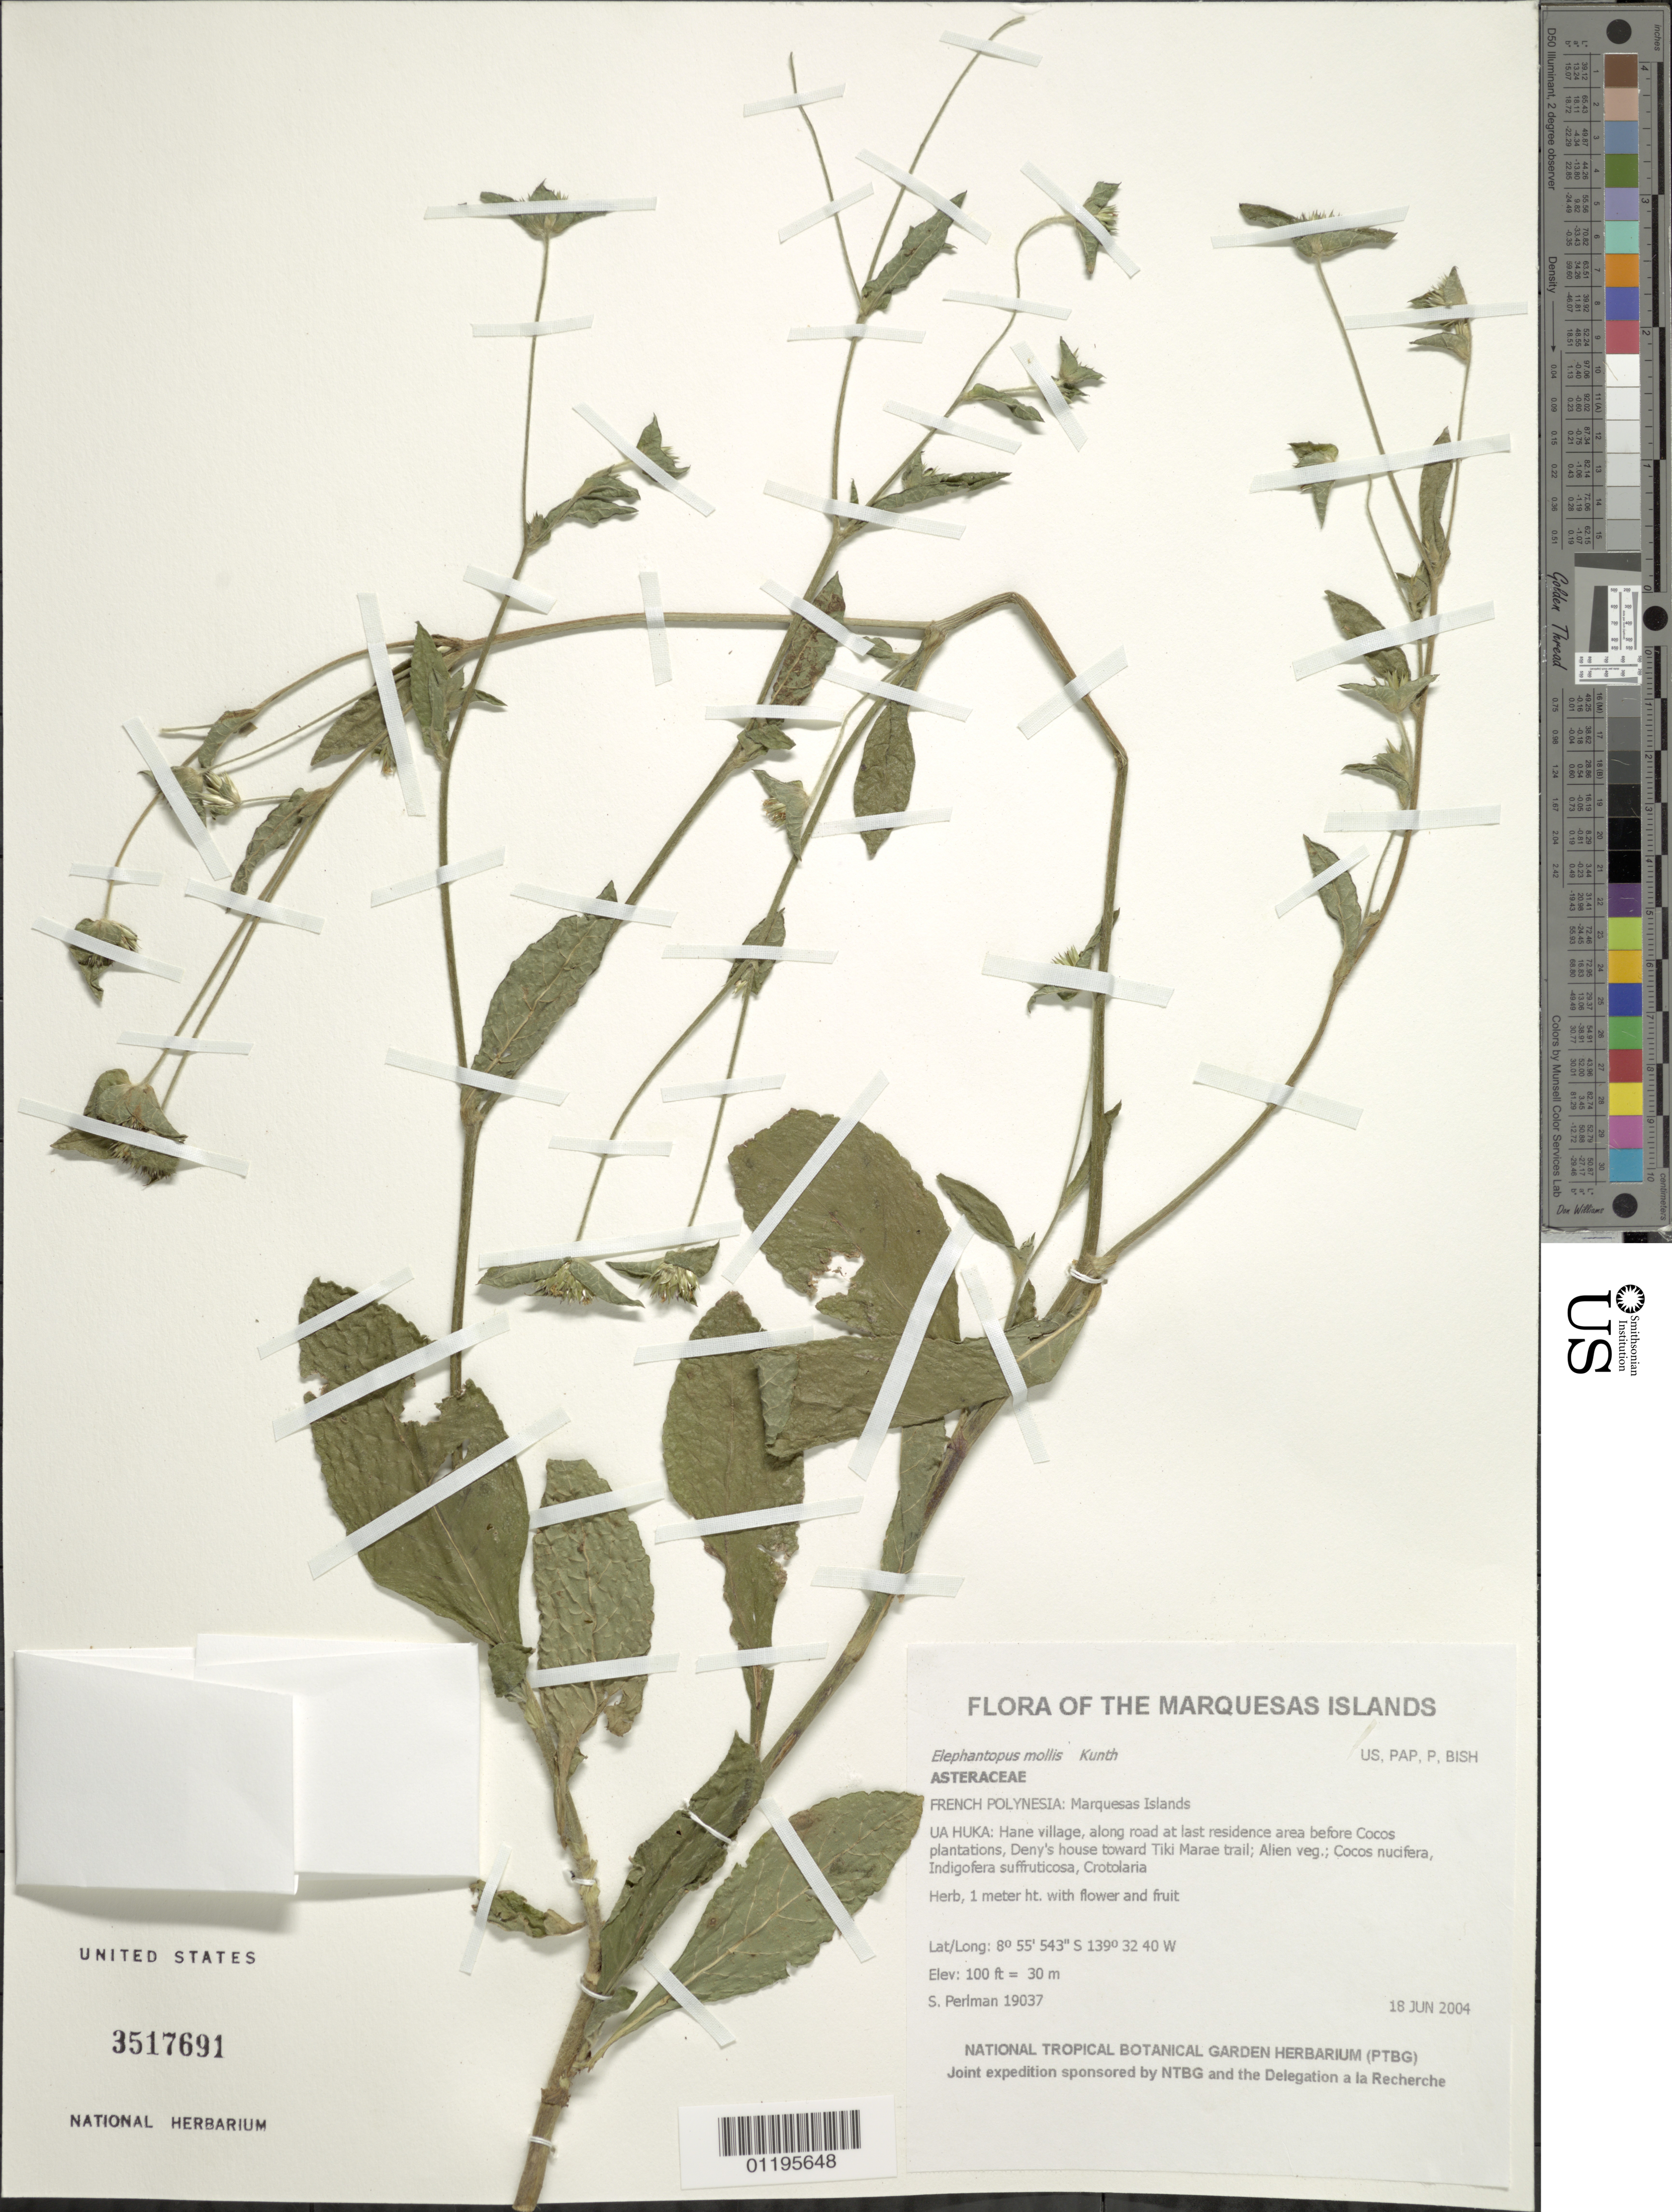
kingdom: Plantae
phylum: Tracheophyta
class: Magnoliopsida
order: Asterales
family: Asteraceae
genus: Elephantopus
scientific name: Elephantopus mollis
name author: Kunth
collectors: S. P. Perlman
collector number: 19037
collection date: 2004-06-18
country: French Polynesia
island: Ua Huka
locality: Hane village, along road at last residence area before Cocos plantations, Deny's house toward Tiki Marae trail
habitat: Alien veg.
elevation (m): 30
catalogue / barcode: US 3517691